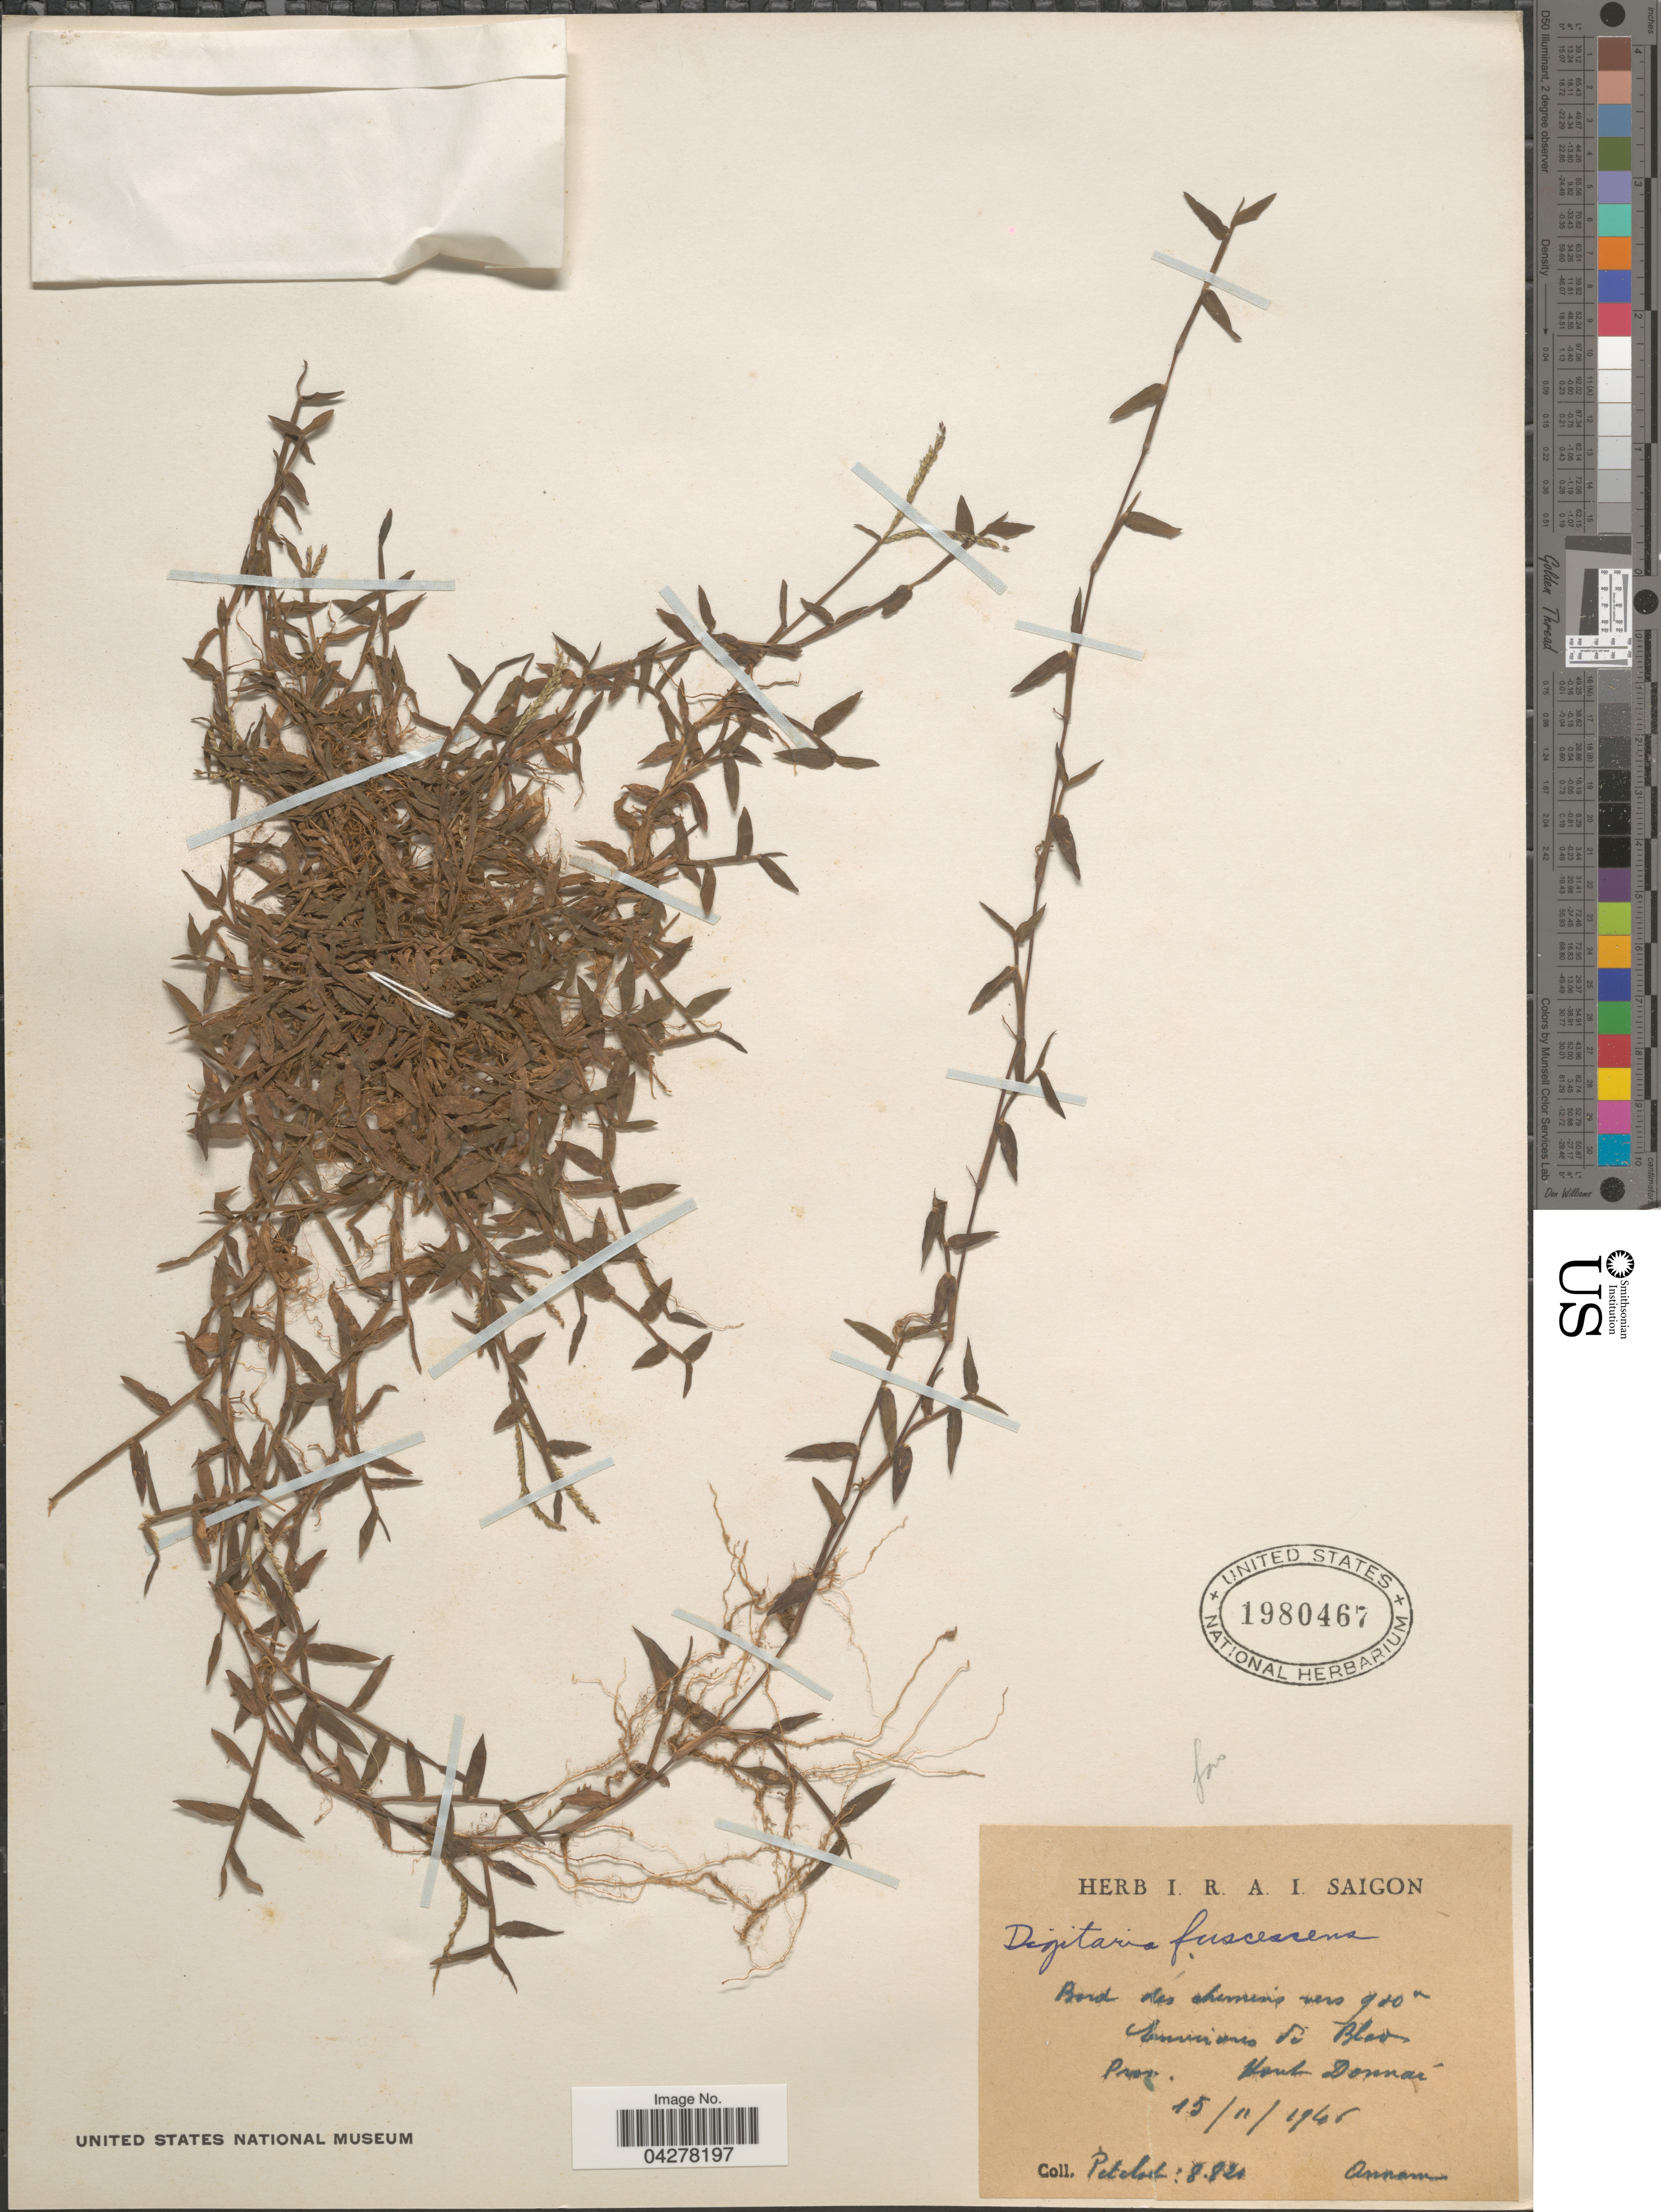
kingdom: Plantae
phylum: Tracheophyta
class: Liliopsida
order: Poales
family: Poaceae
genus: Digitaria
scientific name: Digitaria fuscescens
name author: (J. Presl) Henr.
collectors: Pételot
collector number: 8820*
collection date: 1946-11-15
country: Vietnam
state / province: Assa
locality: Bord des chemins. Environs du Blao Prov. Hout Donnaí.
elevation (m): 920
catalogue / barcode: US 1980467